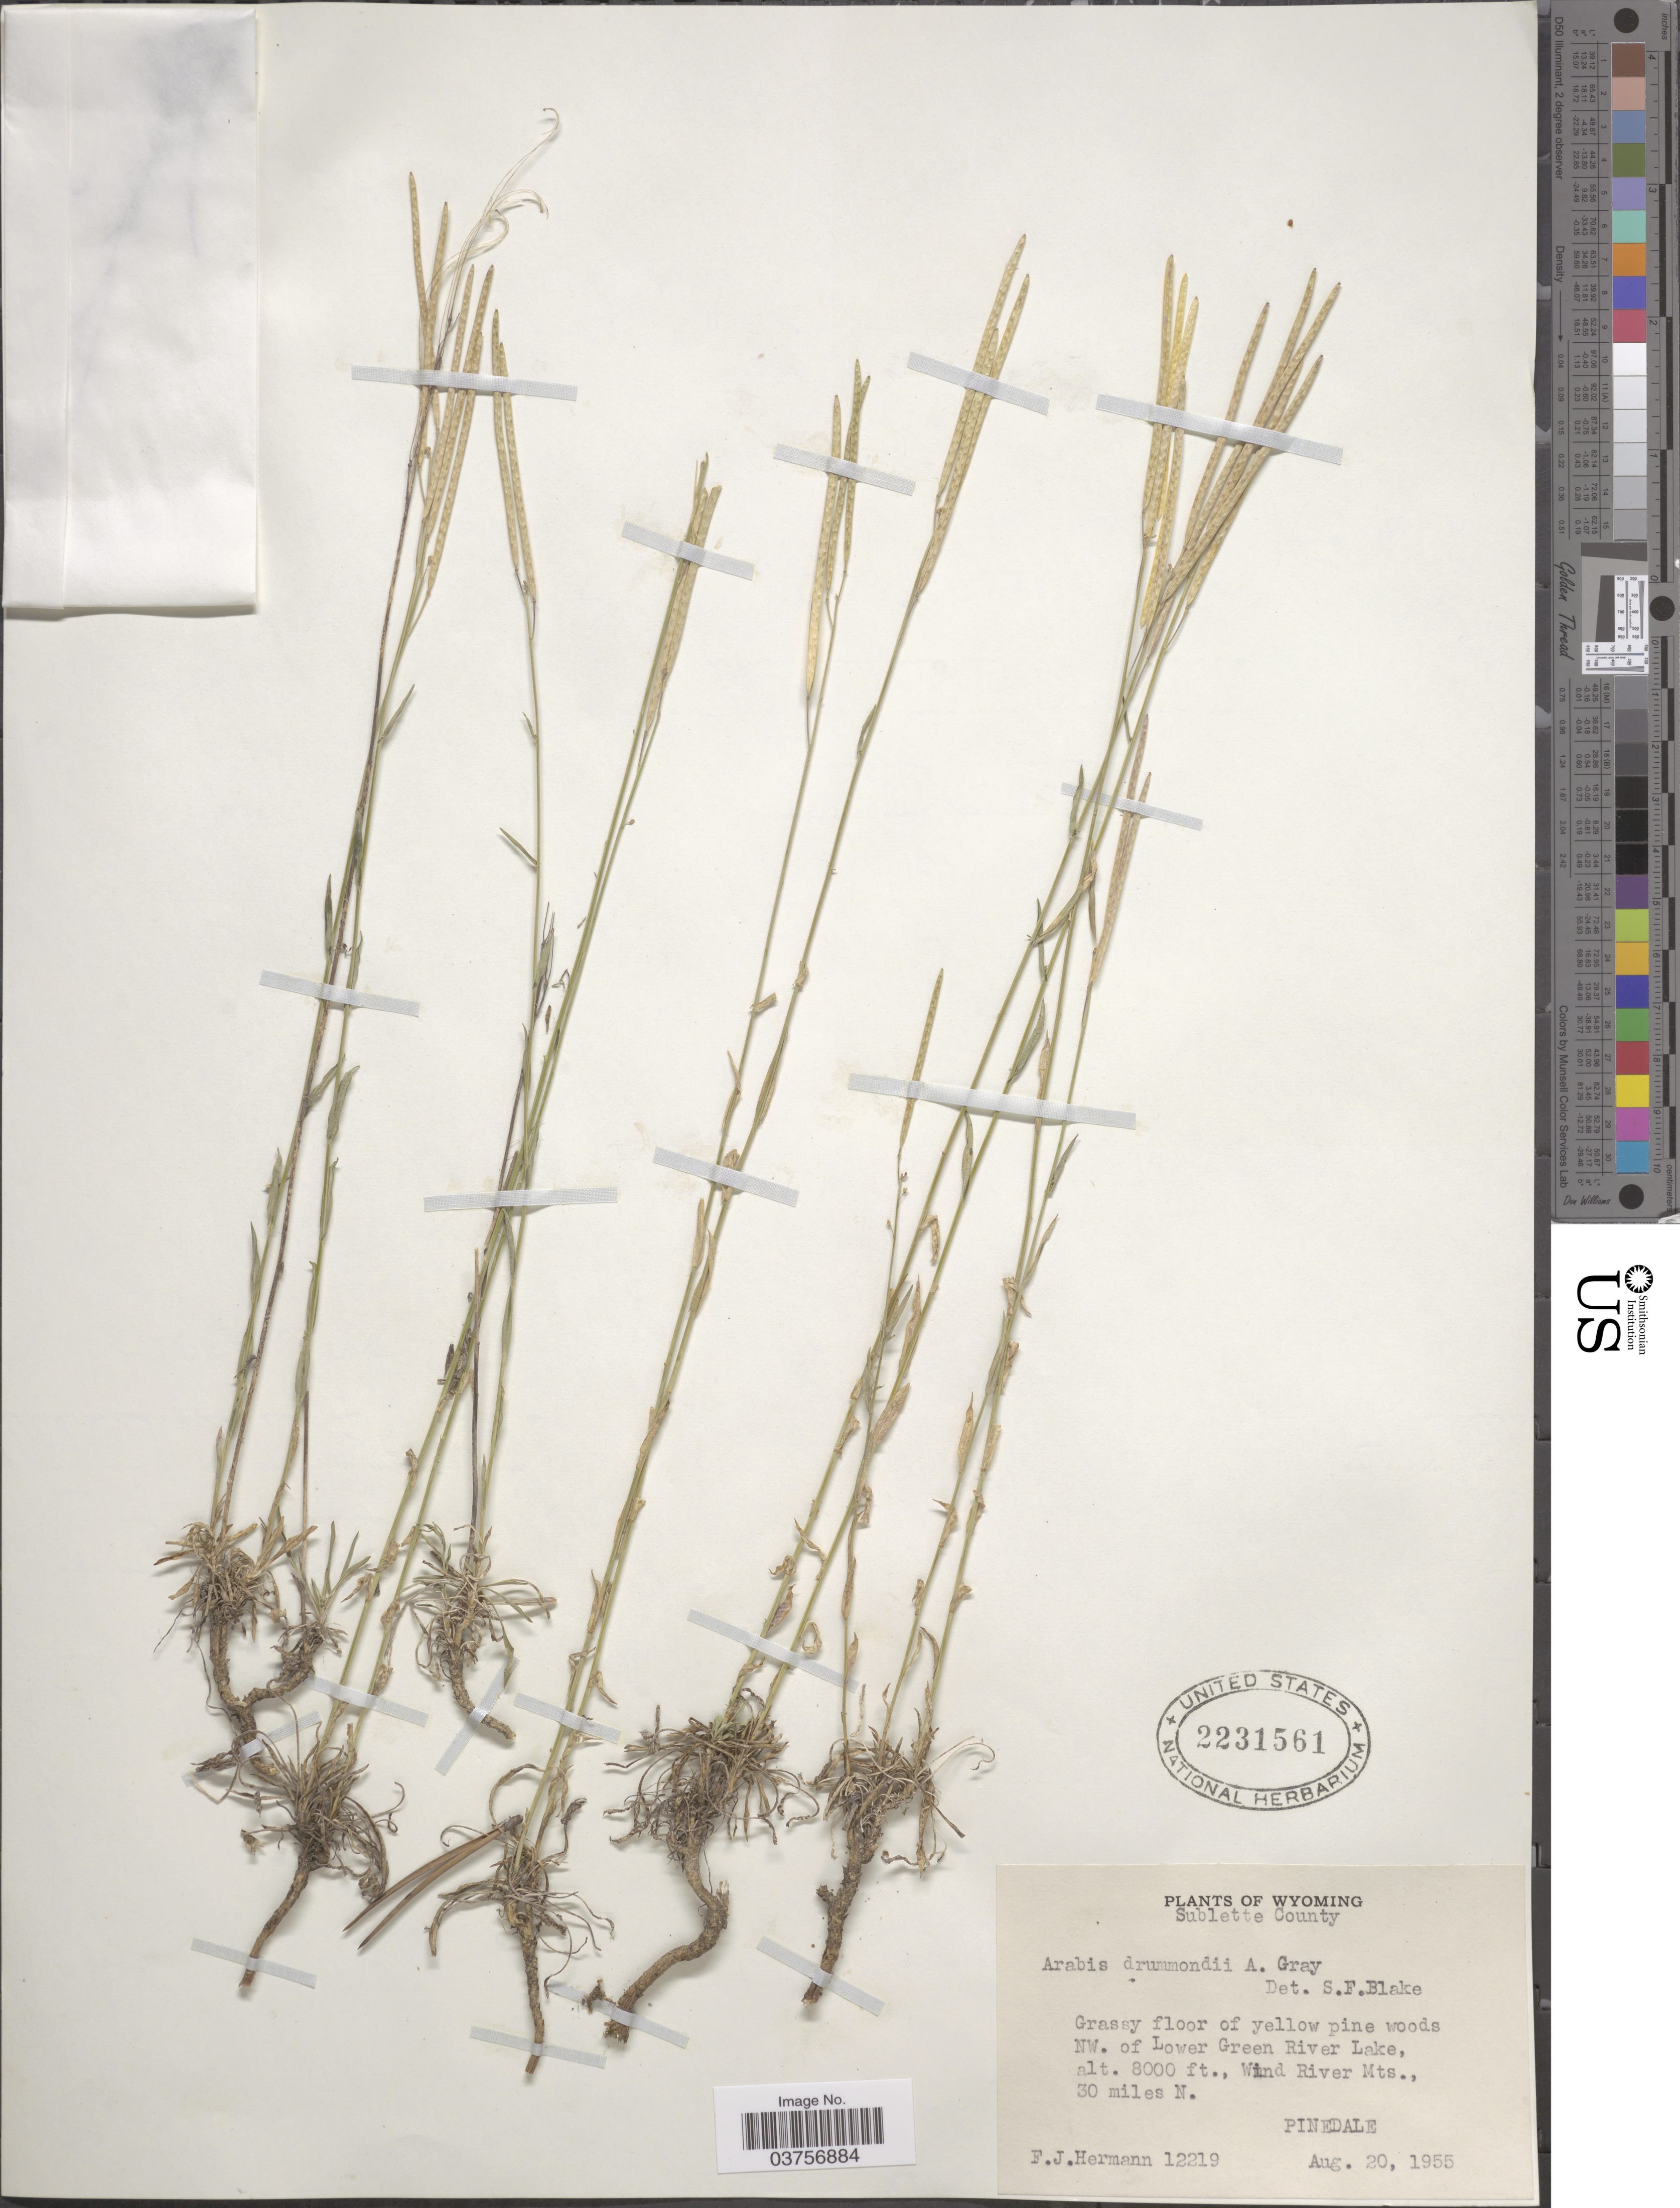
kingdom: Plantae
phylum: Tracheophyta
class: Magnoliopsida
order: Brassicales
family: Brassicaceae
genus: Arabis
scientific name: Arabis drummondii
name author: A. Gray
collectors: F. J. Hermann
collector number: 12219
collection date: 1955-08-20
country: United States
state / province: Wyoming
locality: Sublette County. Grassy floor of yellow pine woods NW. of Lower Green River Lake. Wind River Mts., 30 miles N. Pinedale.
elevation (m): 2438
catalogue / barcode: US 2231561